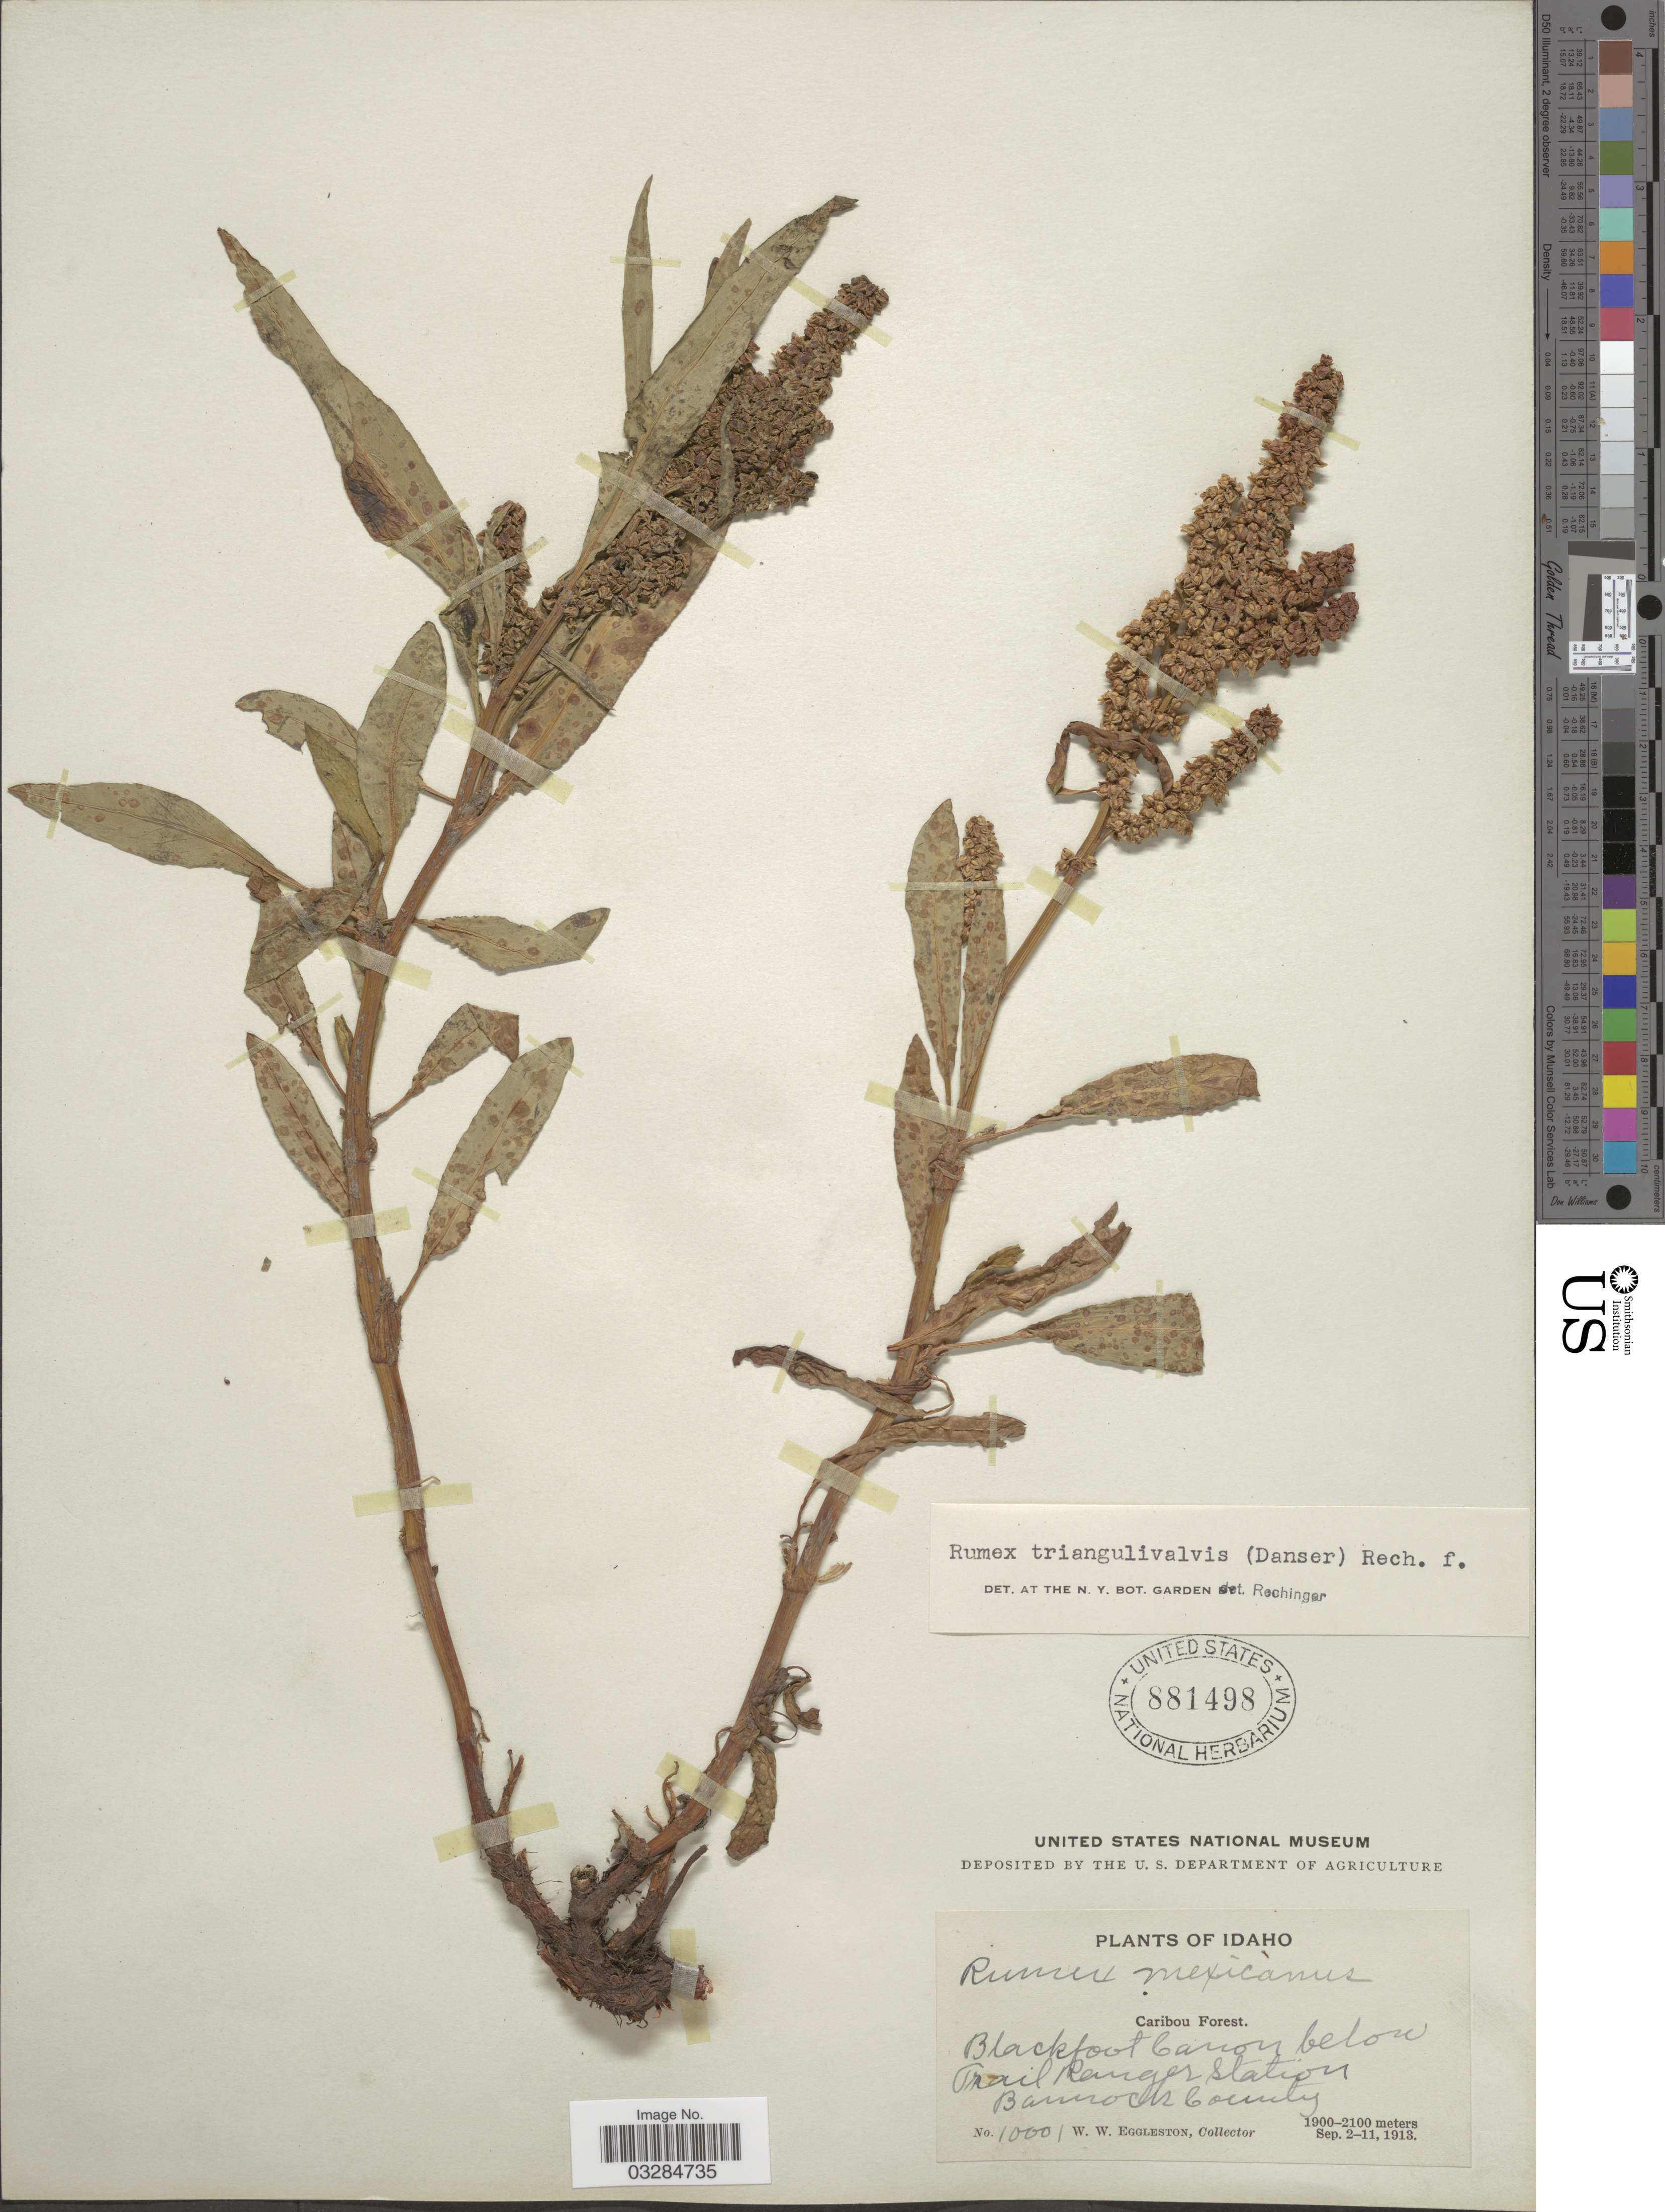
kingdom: Plantae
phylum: Tracheophyta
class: Magnoliopsida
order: Caryophyllales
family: Polygonaceae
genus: Rumex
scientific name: Rumex triangulivalvis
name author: (Danser) Rech. f.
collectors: W. W. Eggleston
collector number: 10001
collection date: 1913-09-02/1913-09-11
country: United States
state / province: Idaho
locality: Caribou Forest. Blackfoot Canon below Trail Ranger Station. Bannock County.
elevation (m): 1900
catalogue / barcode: US 881498